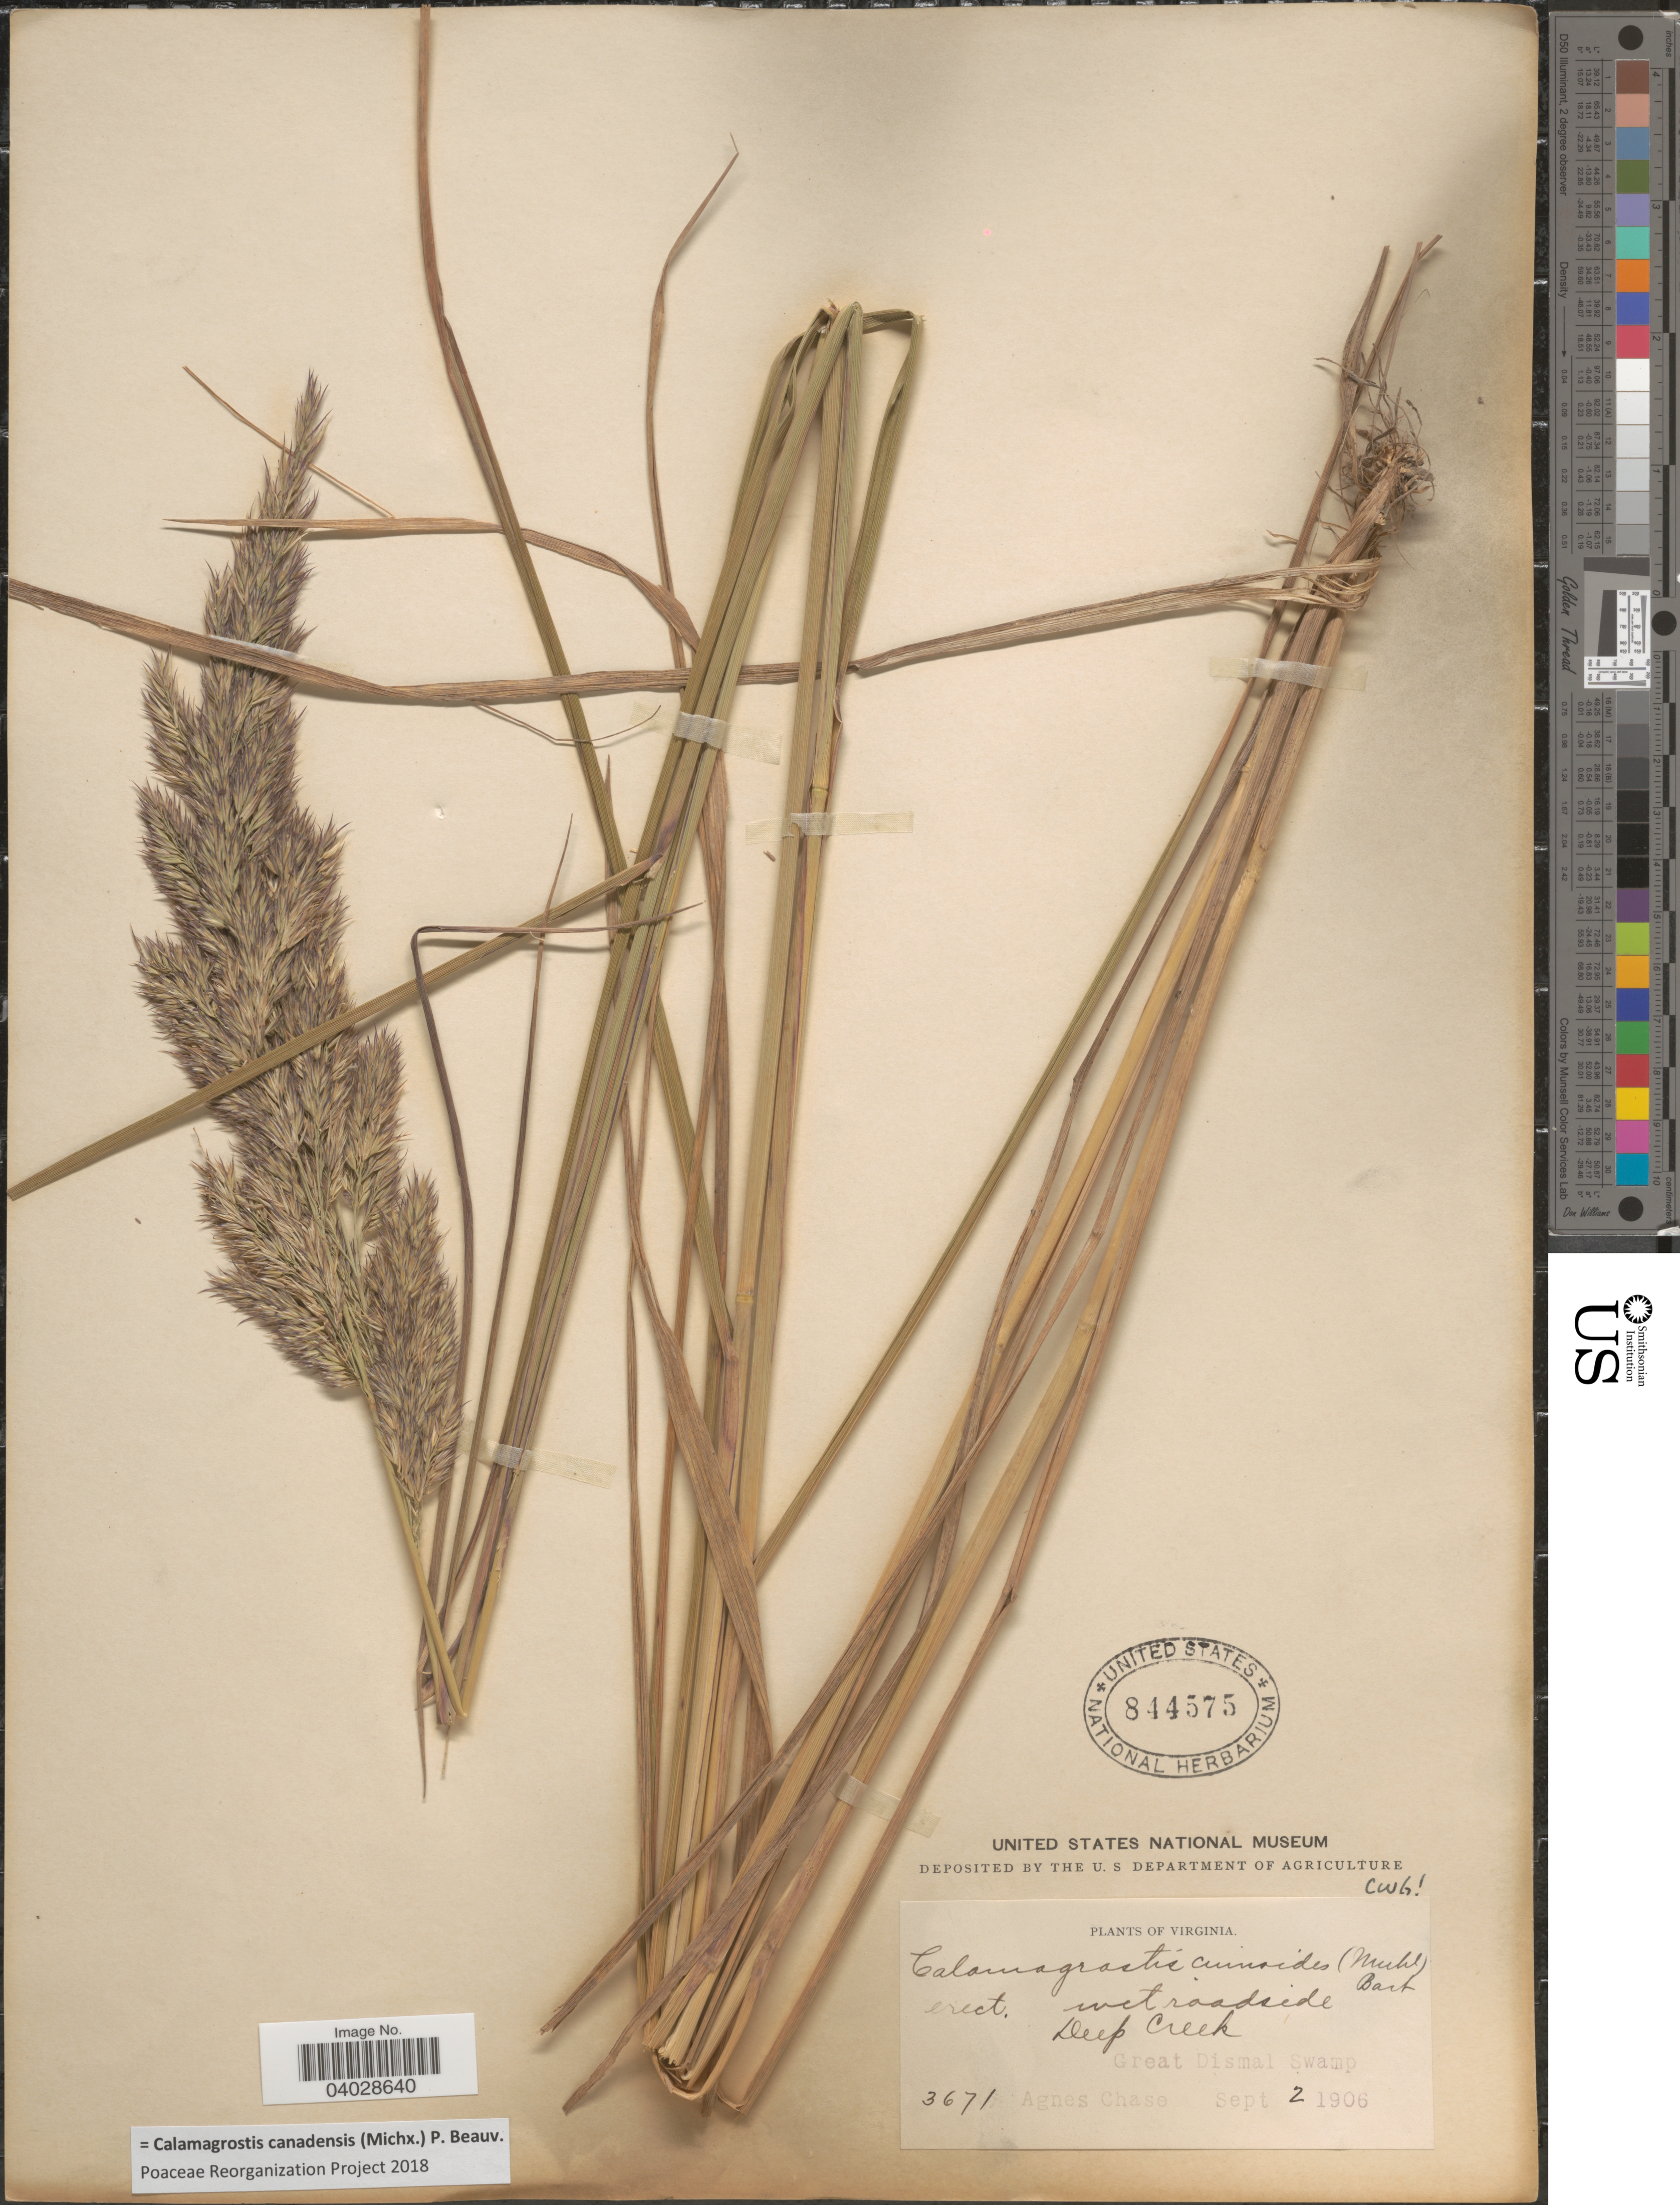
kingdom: Plantae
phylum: Tracheophyta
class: Liliopsida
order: Poales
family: Poaceae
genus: Calamagrostis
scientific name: Calamagrostis canadensis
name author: (Michx.) P. Beauv.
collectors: A. Chase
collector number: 3671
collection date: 1906-09-02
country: United States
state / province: Virginia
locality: Wet roadside. Deep Creek. Great Dismal Swamp.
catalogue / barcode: US 844575